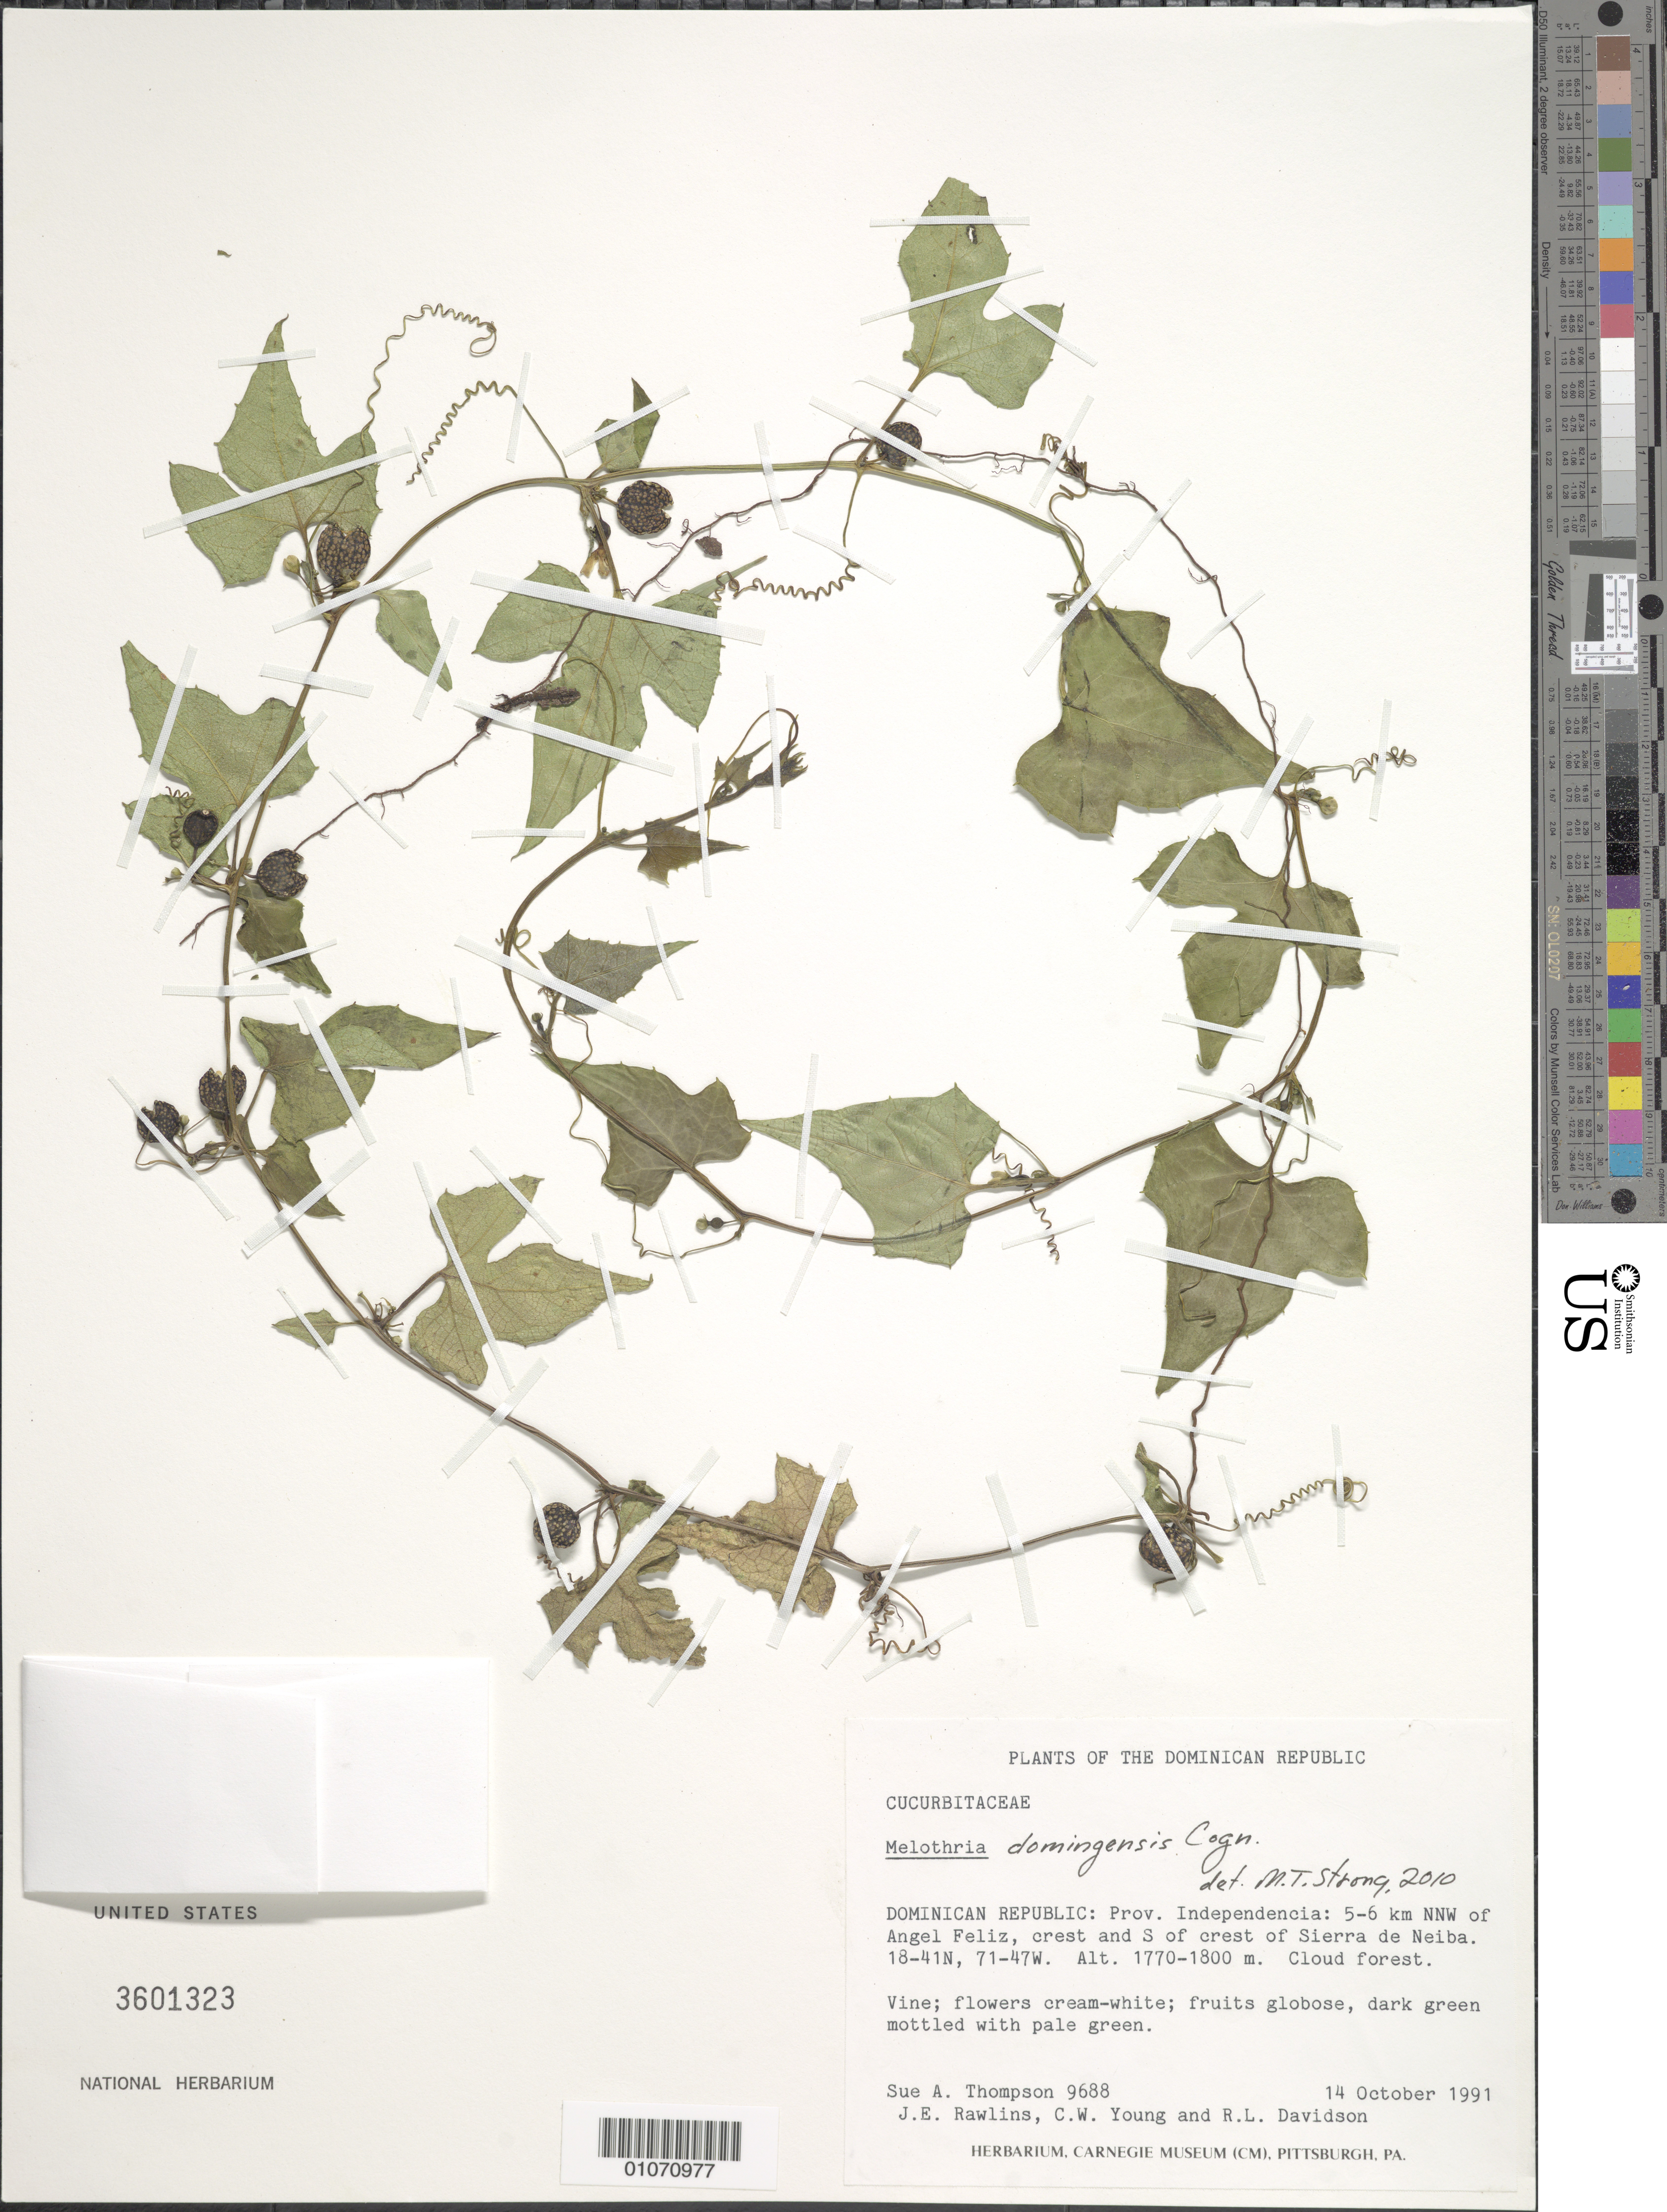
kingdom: Plantae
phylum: Tracheophyta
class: Magnoliopsida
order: Cucurbitales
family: Cucurbitaceae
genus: Cayaponia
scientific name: Cayaponia domingensis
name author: (Cogn.) H. Schaef. & M. Nee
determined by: Nee, Michael H.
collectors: S. A. Thompson, J. Rawlins, C. Young & R. Davidson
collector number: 9688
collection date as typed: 14 Oct 1991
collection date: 1991-10-14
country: Dominican Republic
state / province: Independencia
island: Hispaniola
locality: Angel Feliz, 5-6 km NNW of; crest and S of crest of Sierra de Neiba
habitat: Cloud forest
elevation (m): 1770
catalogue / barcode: US 3601323